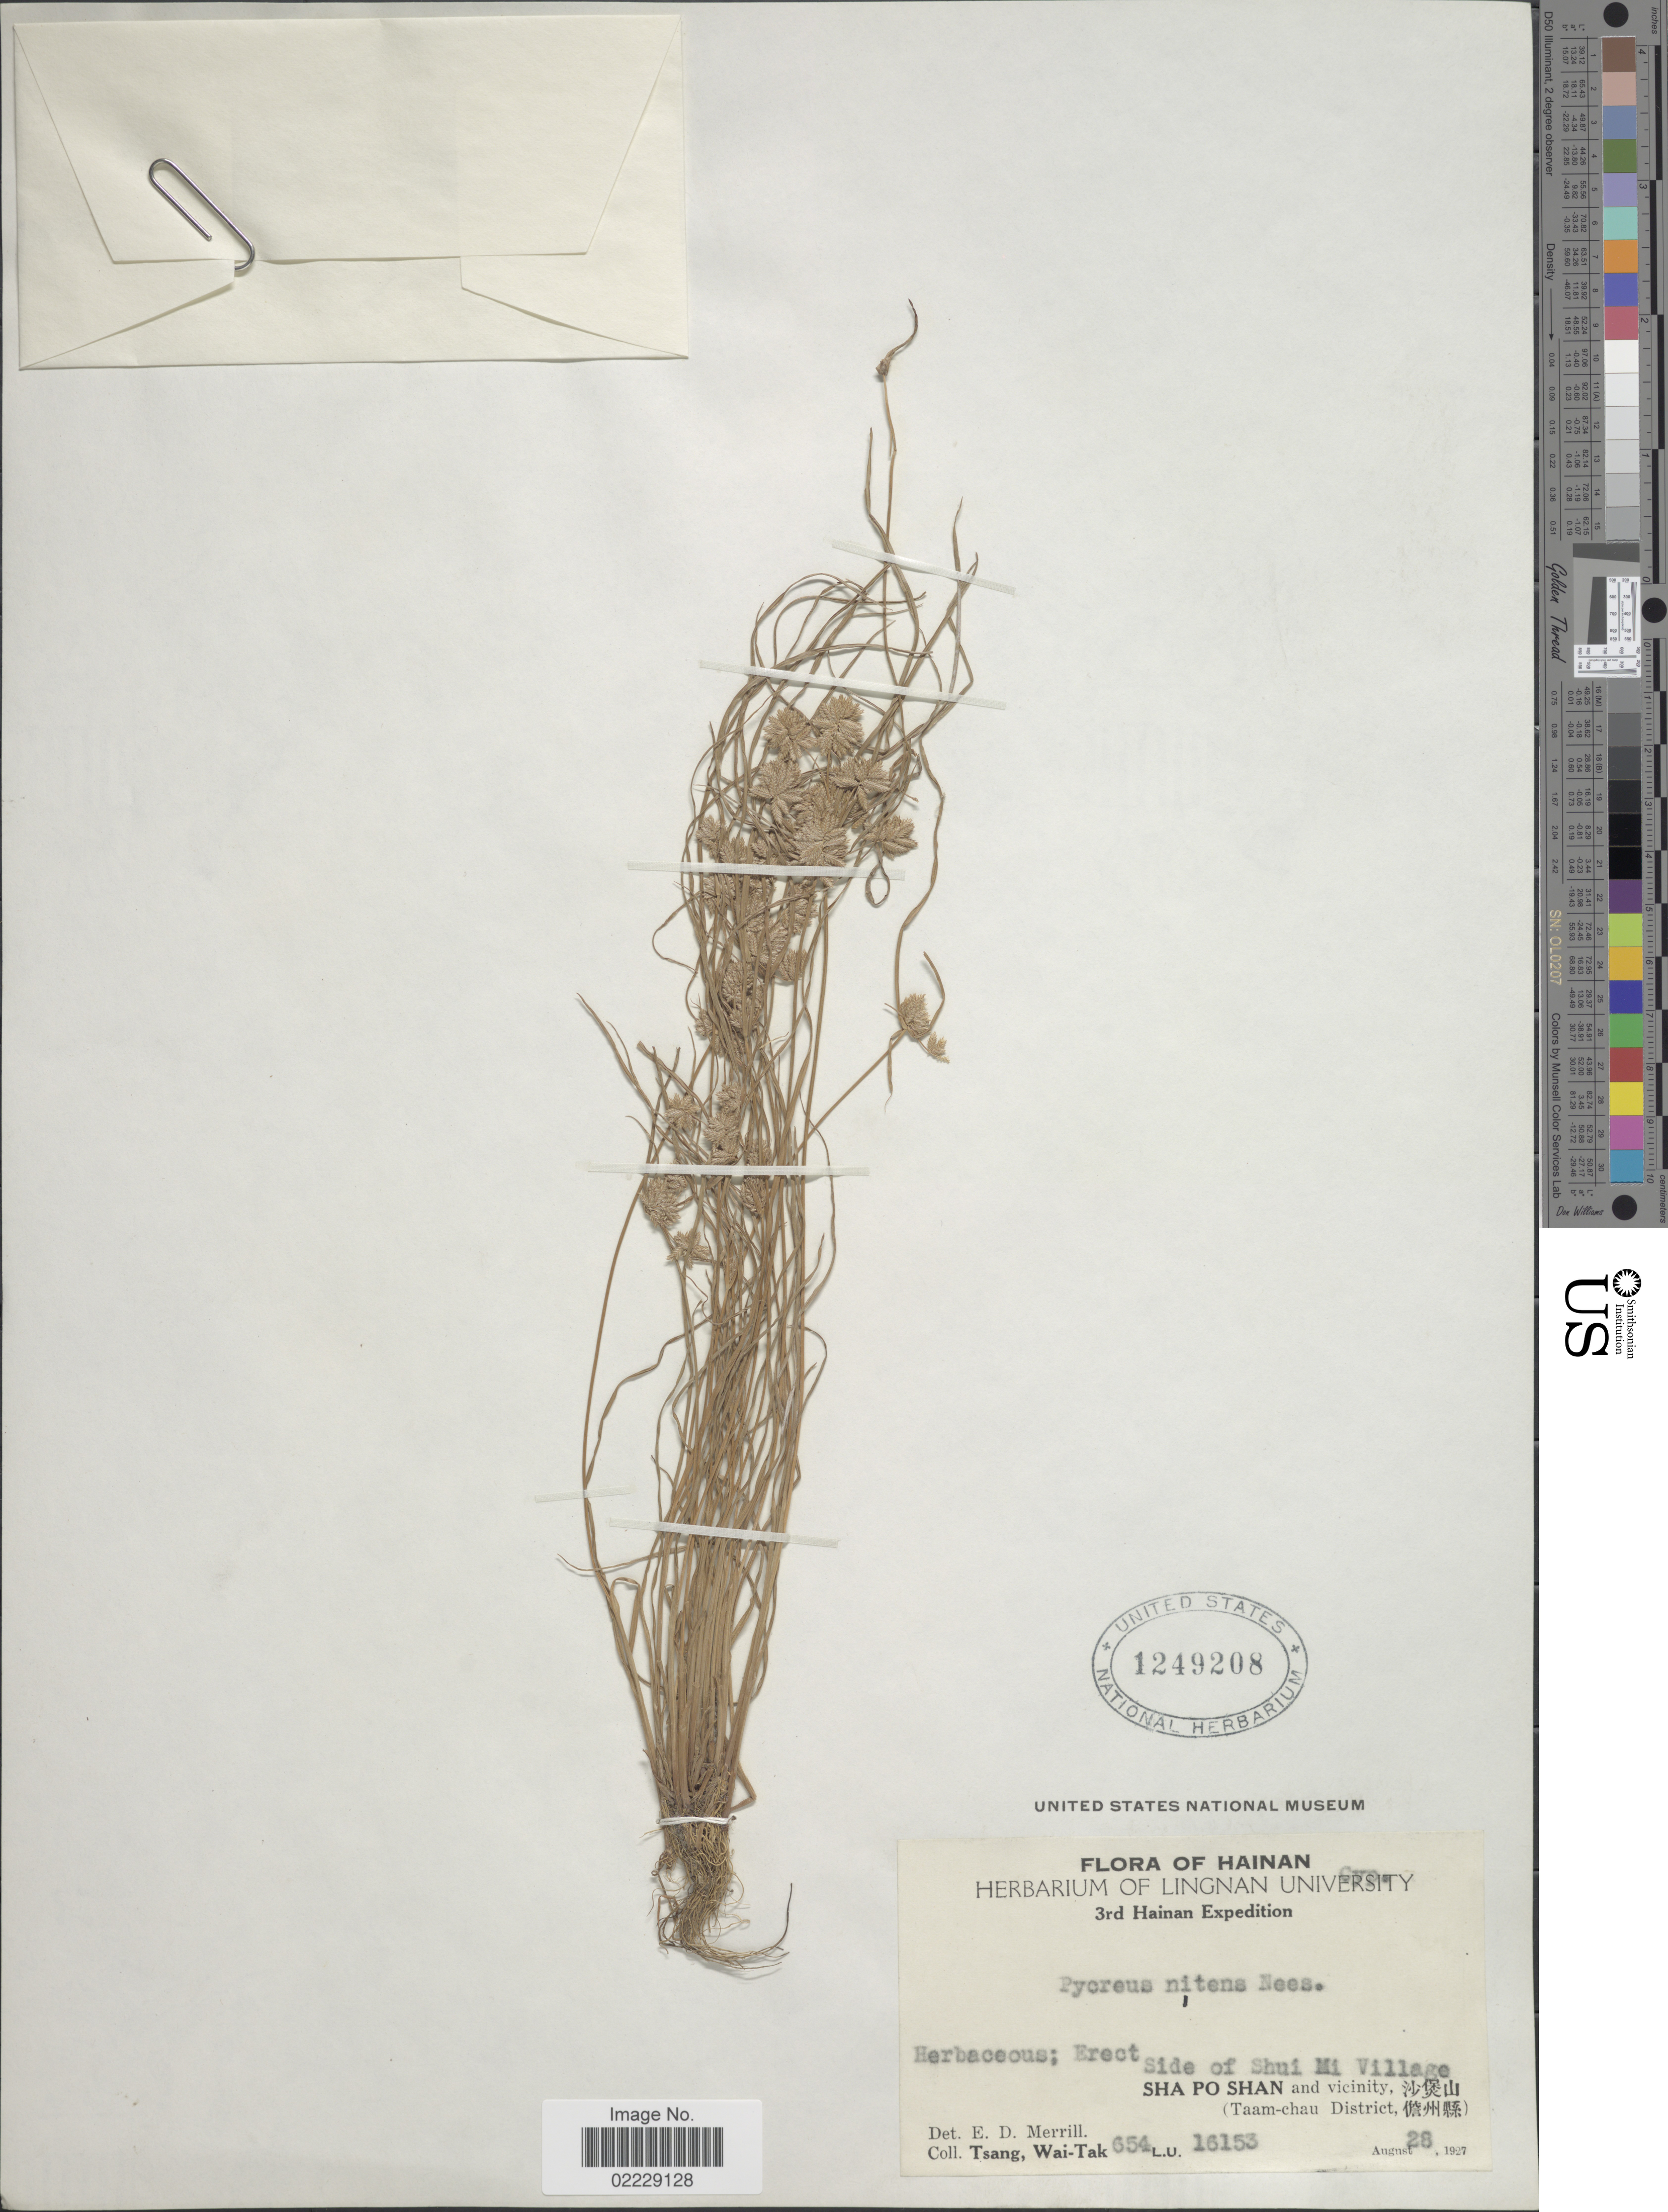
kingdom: Plantae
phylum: Tracheophyta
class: Liliopsida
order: Poales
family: Cyperaceae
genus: Cyperus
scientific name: Cyperus pumilus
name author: L.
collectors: W. T. Tsang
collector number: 654 /L.U. 16153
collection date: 1927-08-28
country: China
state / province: Hainan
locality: Side of Shui Mi Village, Sha Po Shan and vicinity (Taam-chau District).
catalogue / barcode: US 1249208